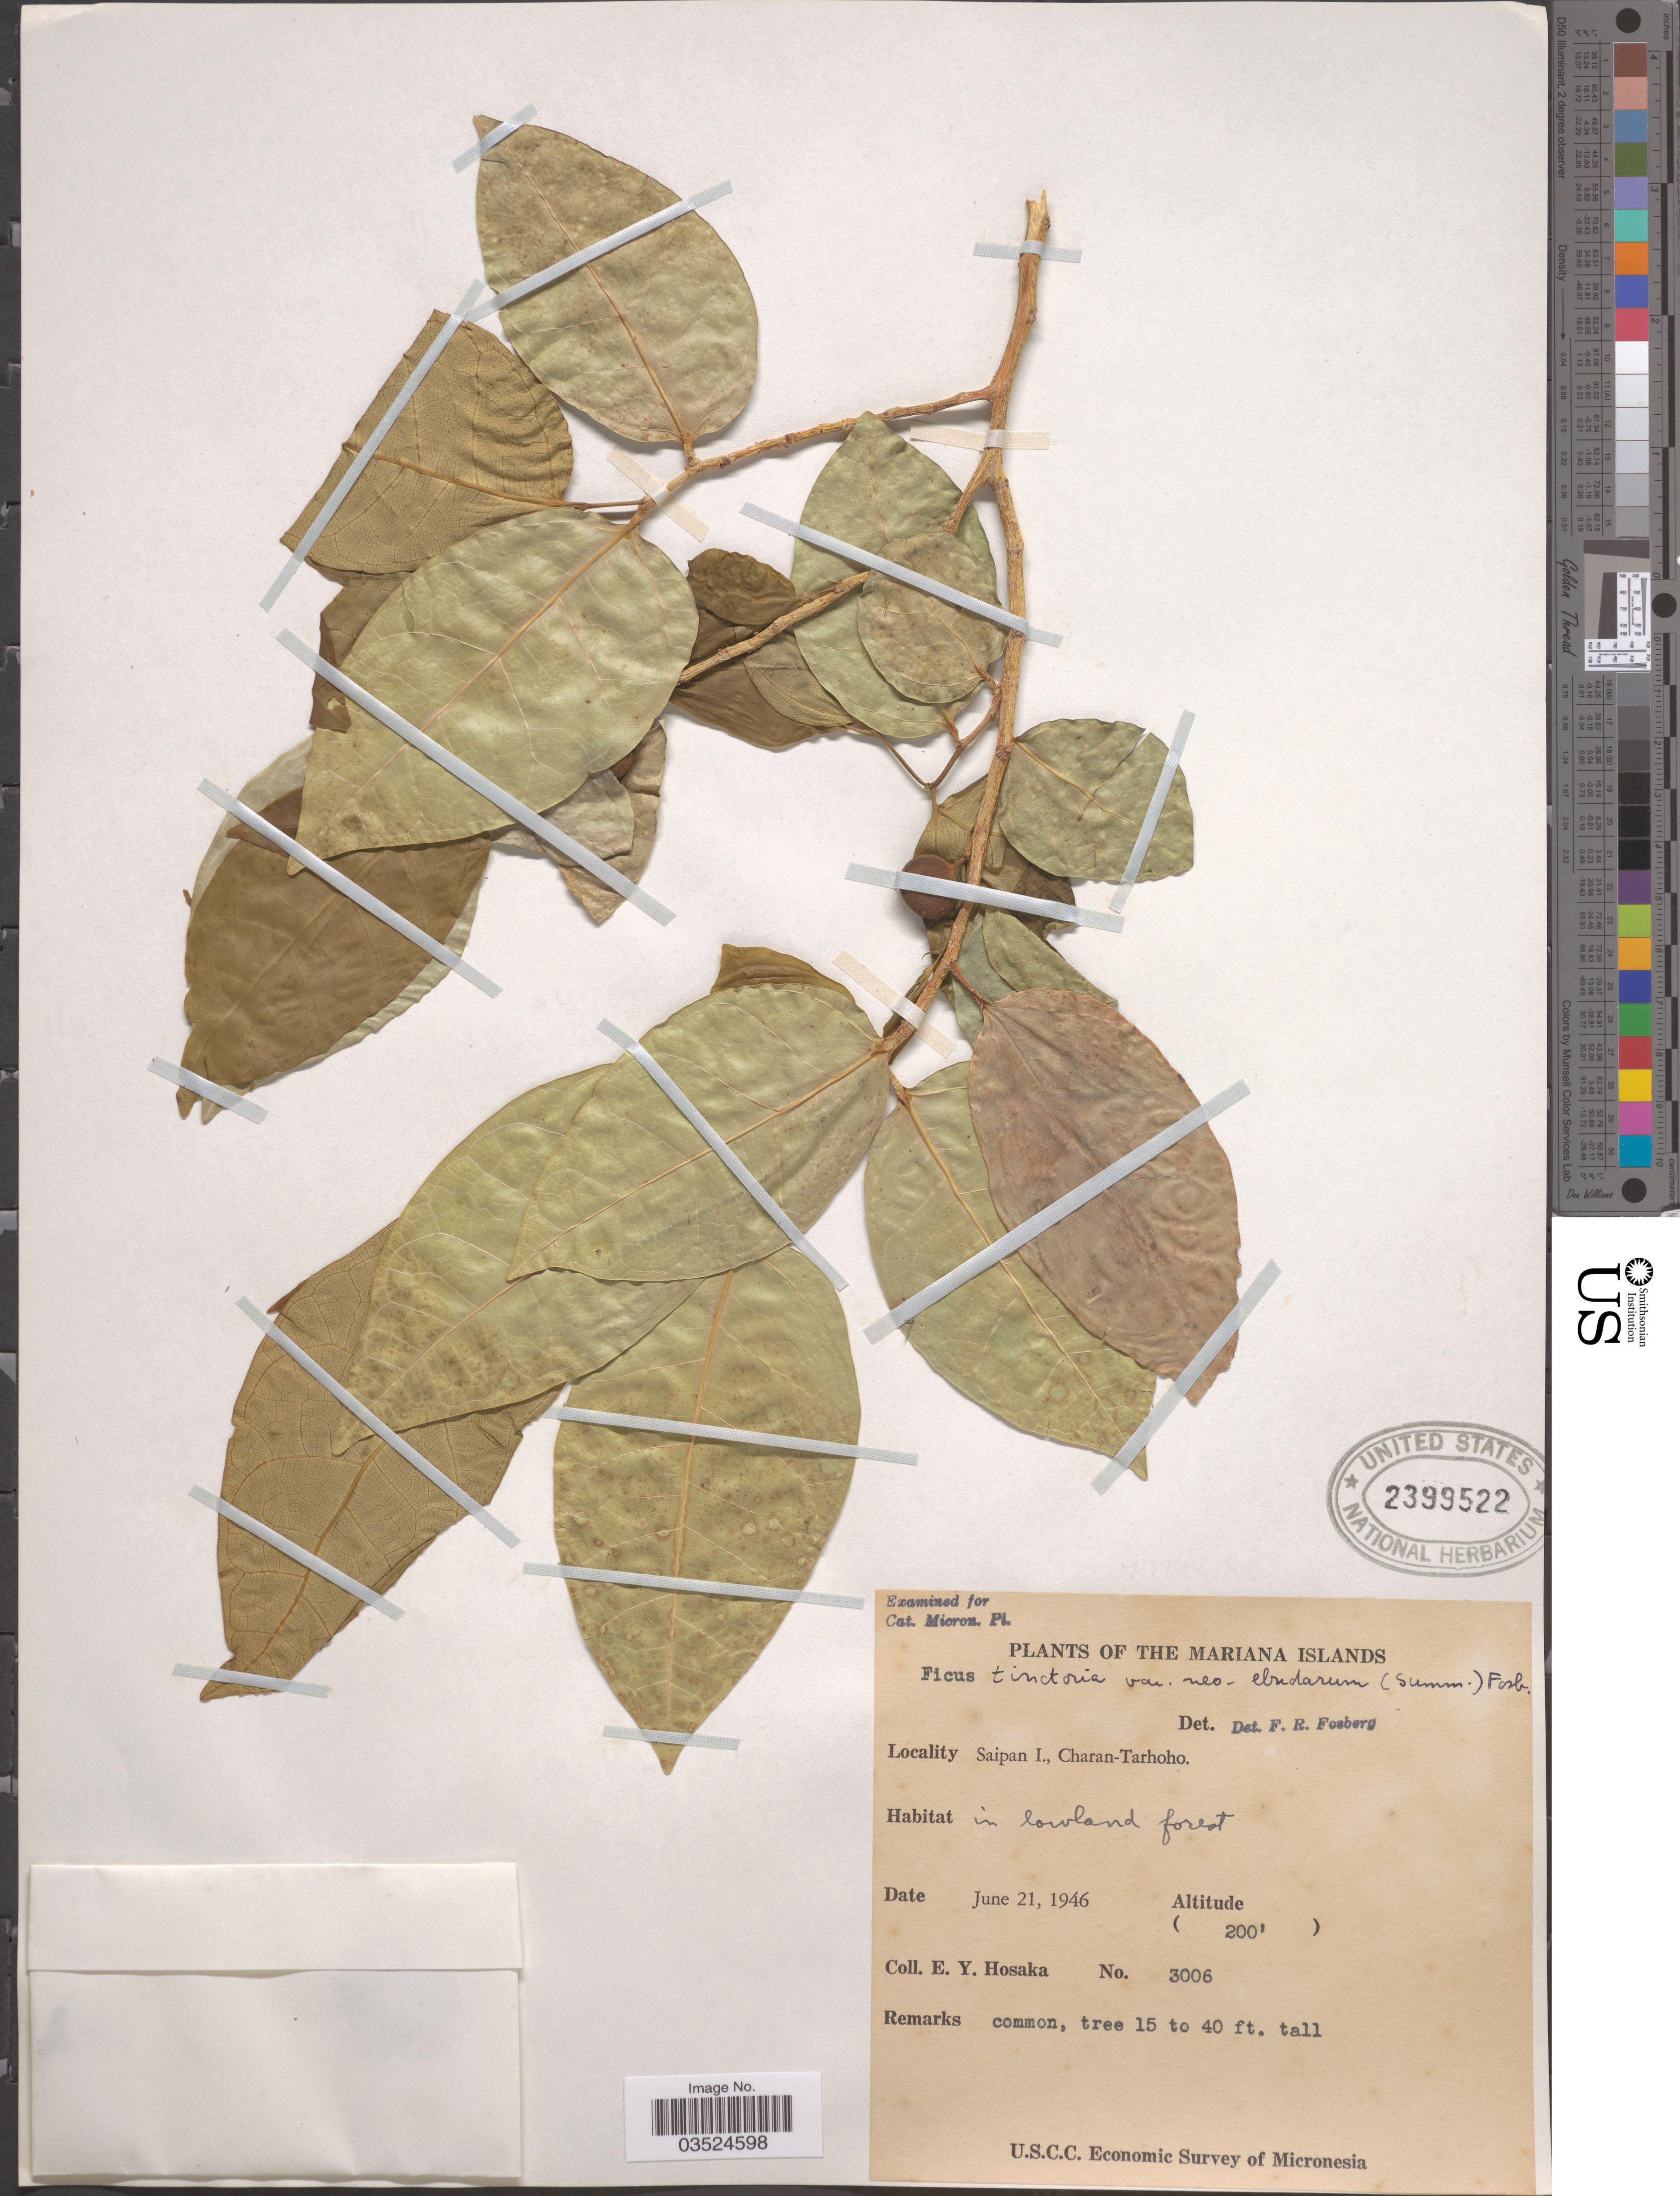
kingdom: Plantae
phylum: Tracheophyta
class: Magnoliopsida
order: Rosales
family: Moraceae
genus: Ficus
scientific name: Ficus tinctoria var. neoebudarum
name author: (Summerh.) Fosberg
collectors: E. Y. Hosaka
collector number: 3006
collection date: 1946-06-21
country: Northern Mariana Islands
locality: The Mariana Islands. Saipan I., Charan-Tarhoho.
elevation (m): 61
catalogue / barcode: US 2399522